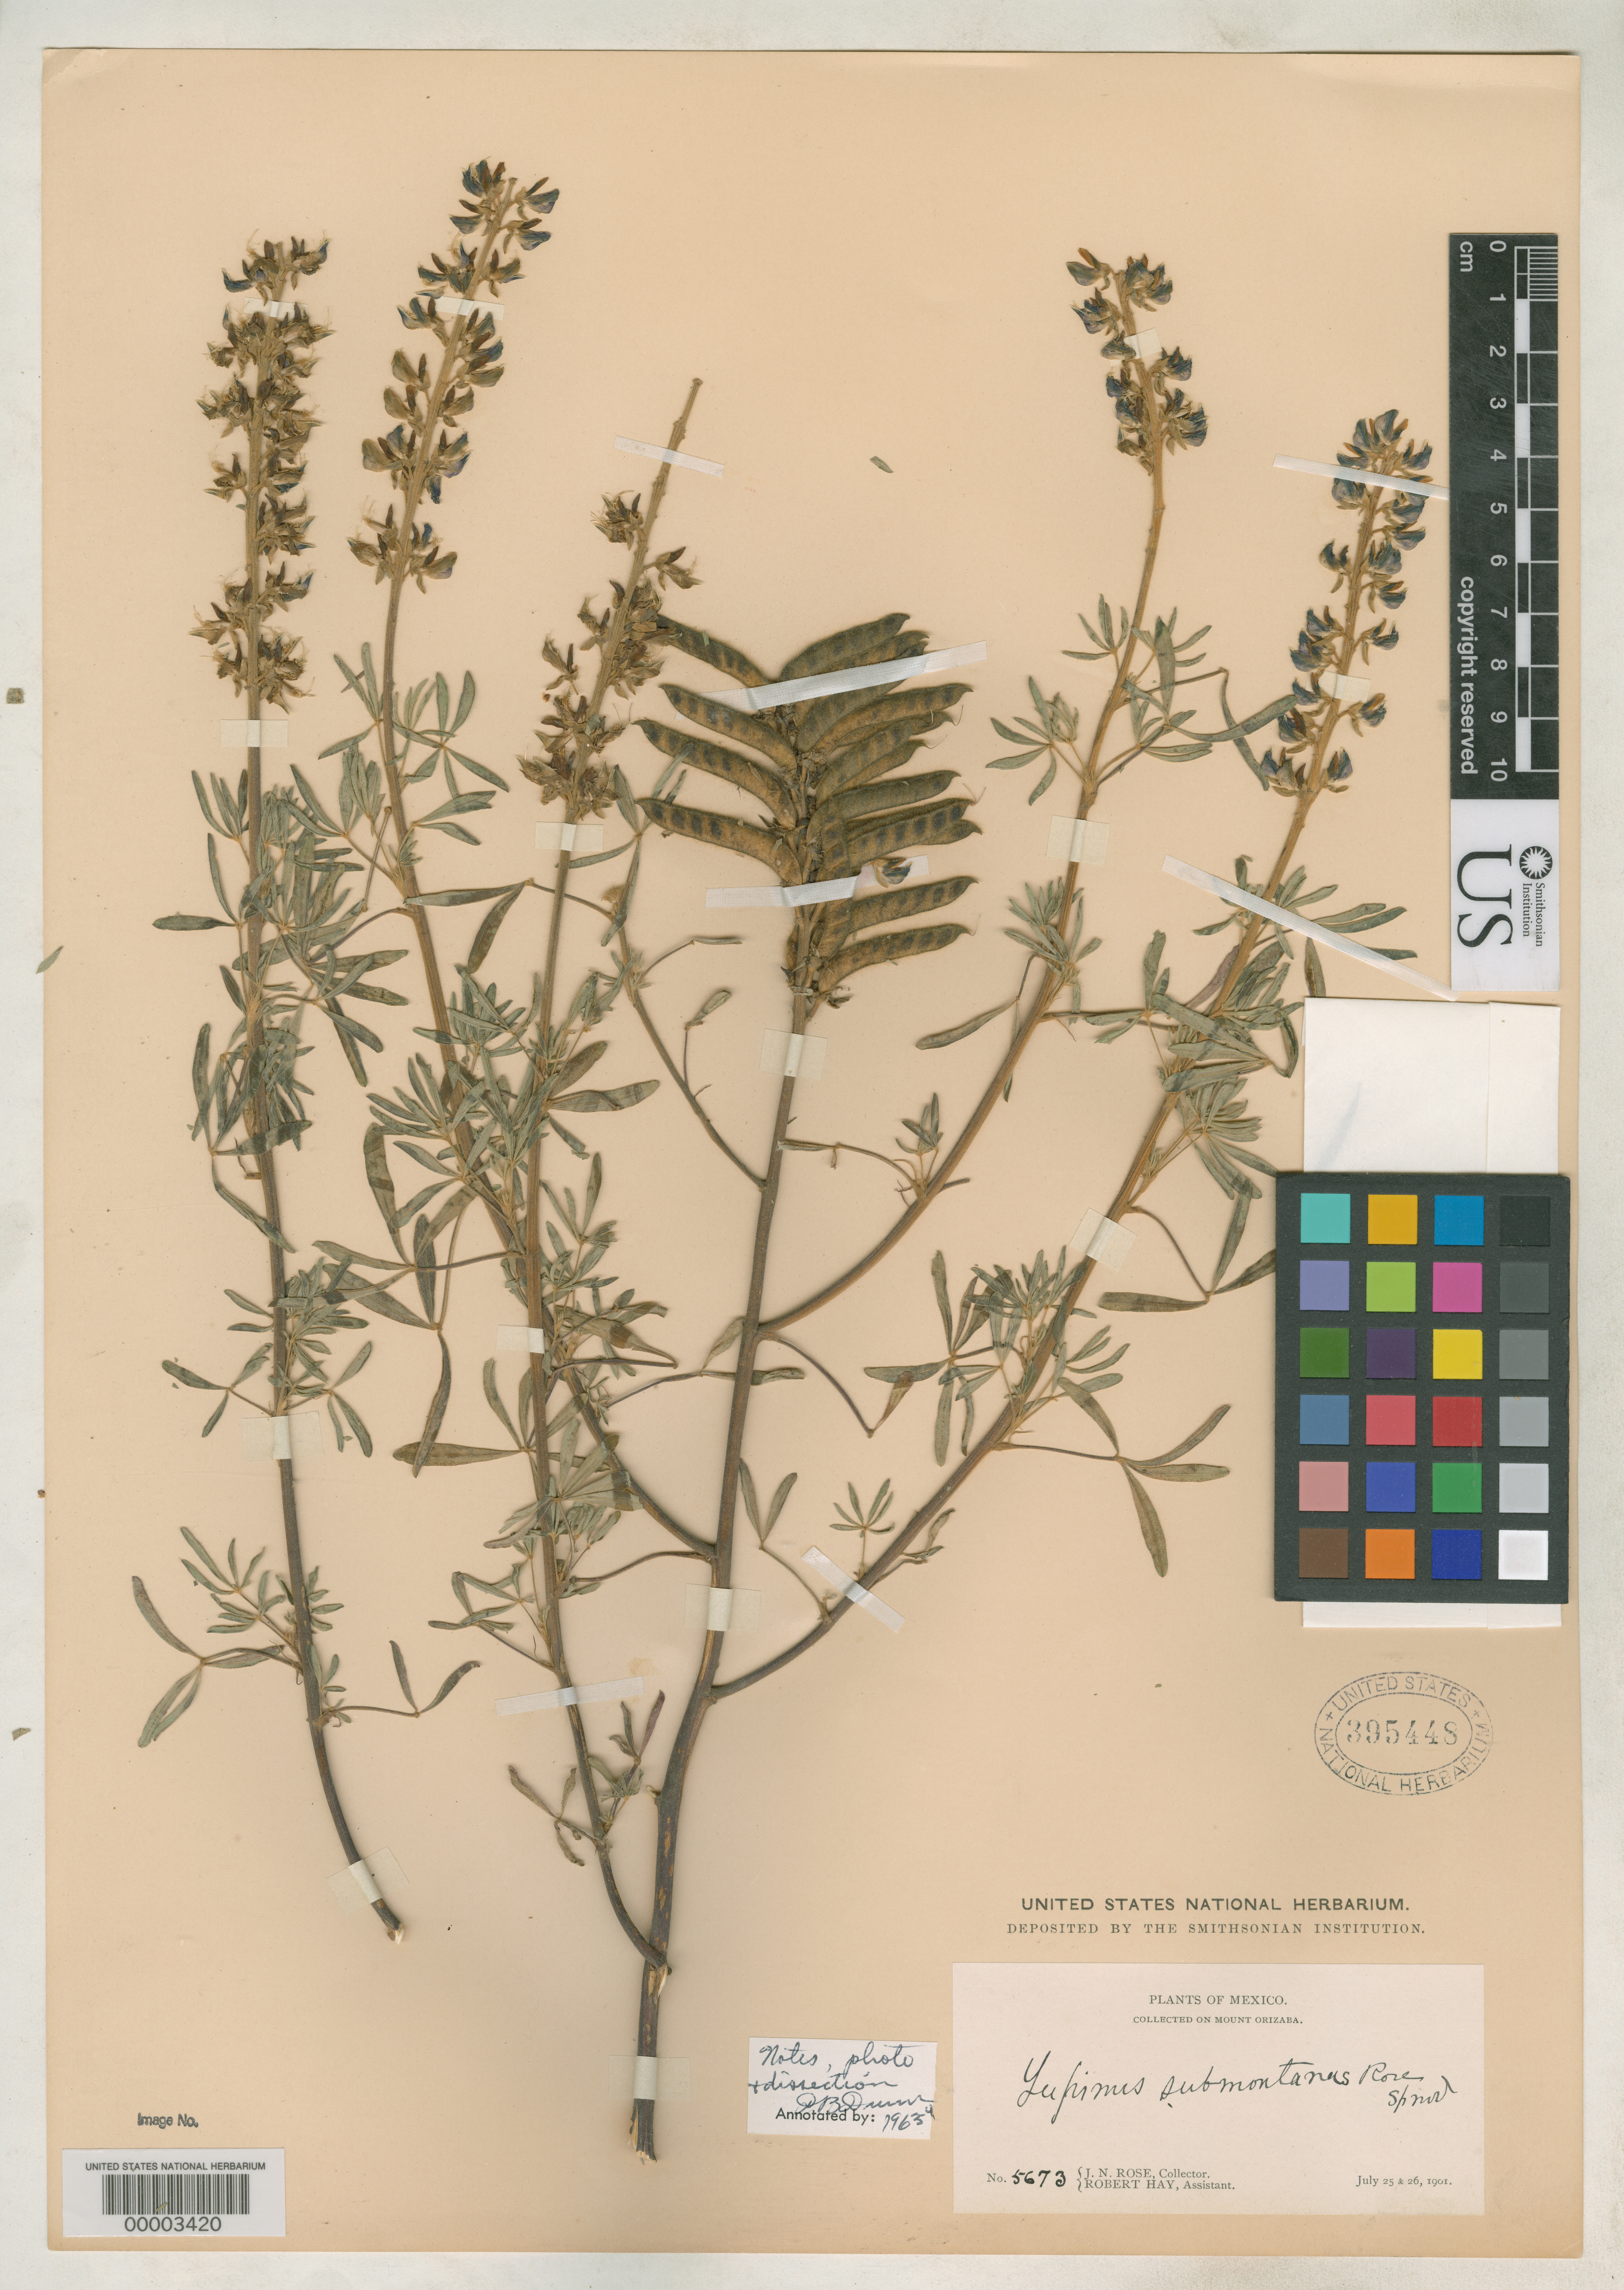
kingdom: Plantae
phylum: Tracheophyta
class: Magnoliopsida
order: Fabales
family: Fabaceae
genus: Lupinus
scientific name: Lupinus submontanus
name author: Rose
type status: Holotype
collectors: J. N. Rose & R. H. Hay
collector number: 5673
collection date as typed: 25 Jul 1901 to 26 Jul 1901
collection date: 1901-07-25/1901-07-26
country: Mexico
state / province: Guerrero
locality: Above Iguala.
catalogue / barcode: US 395448